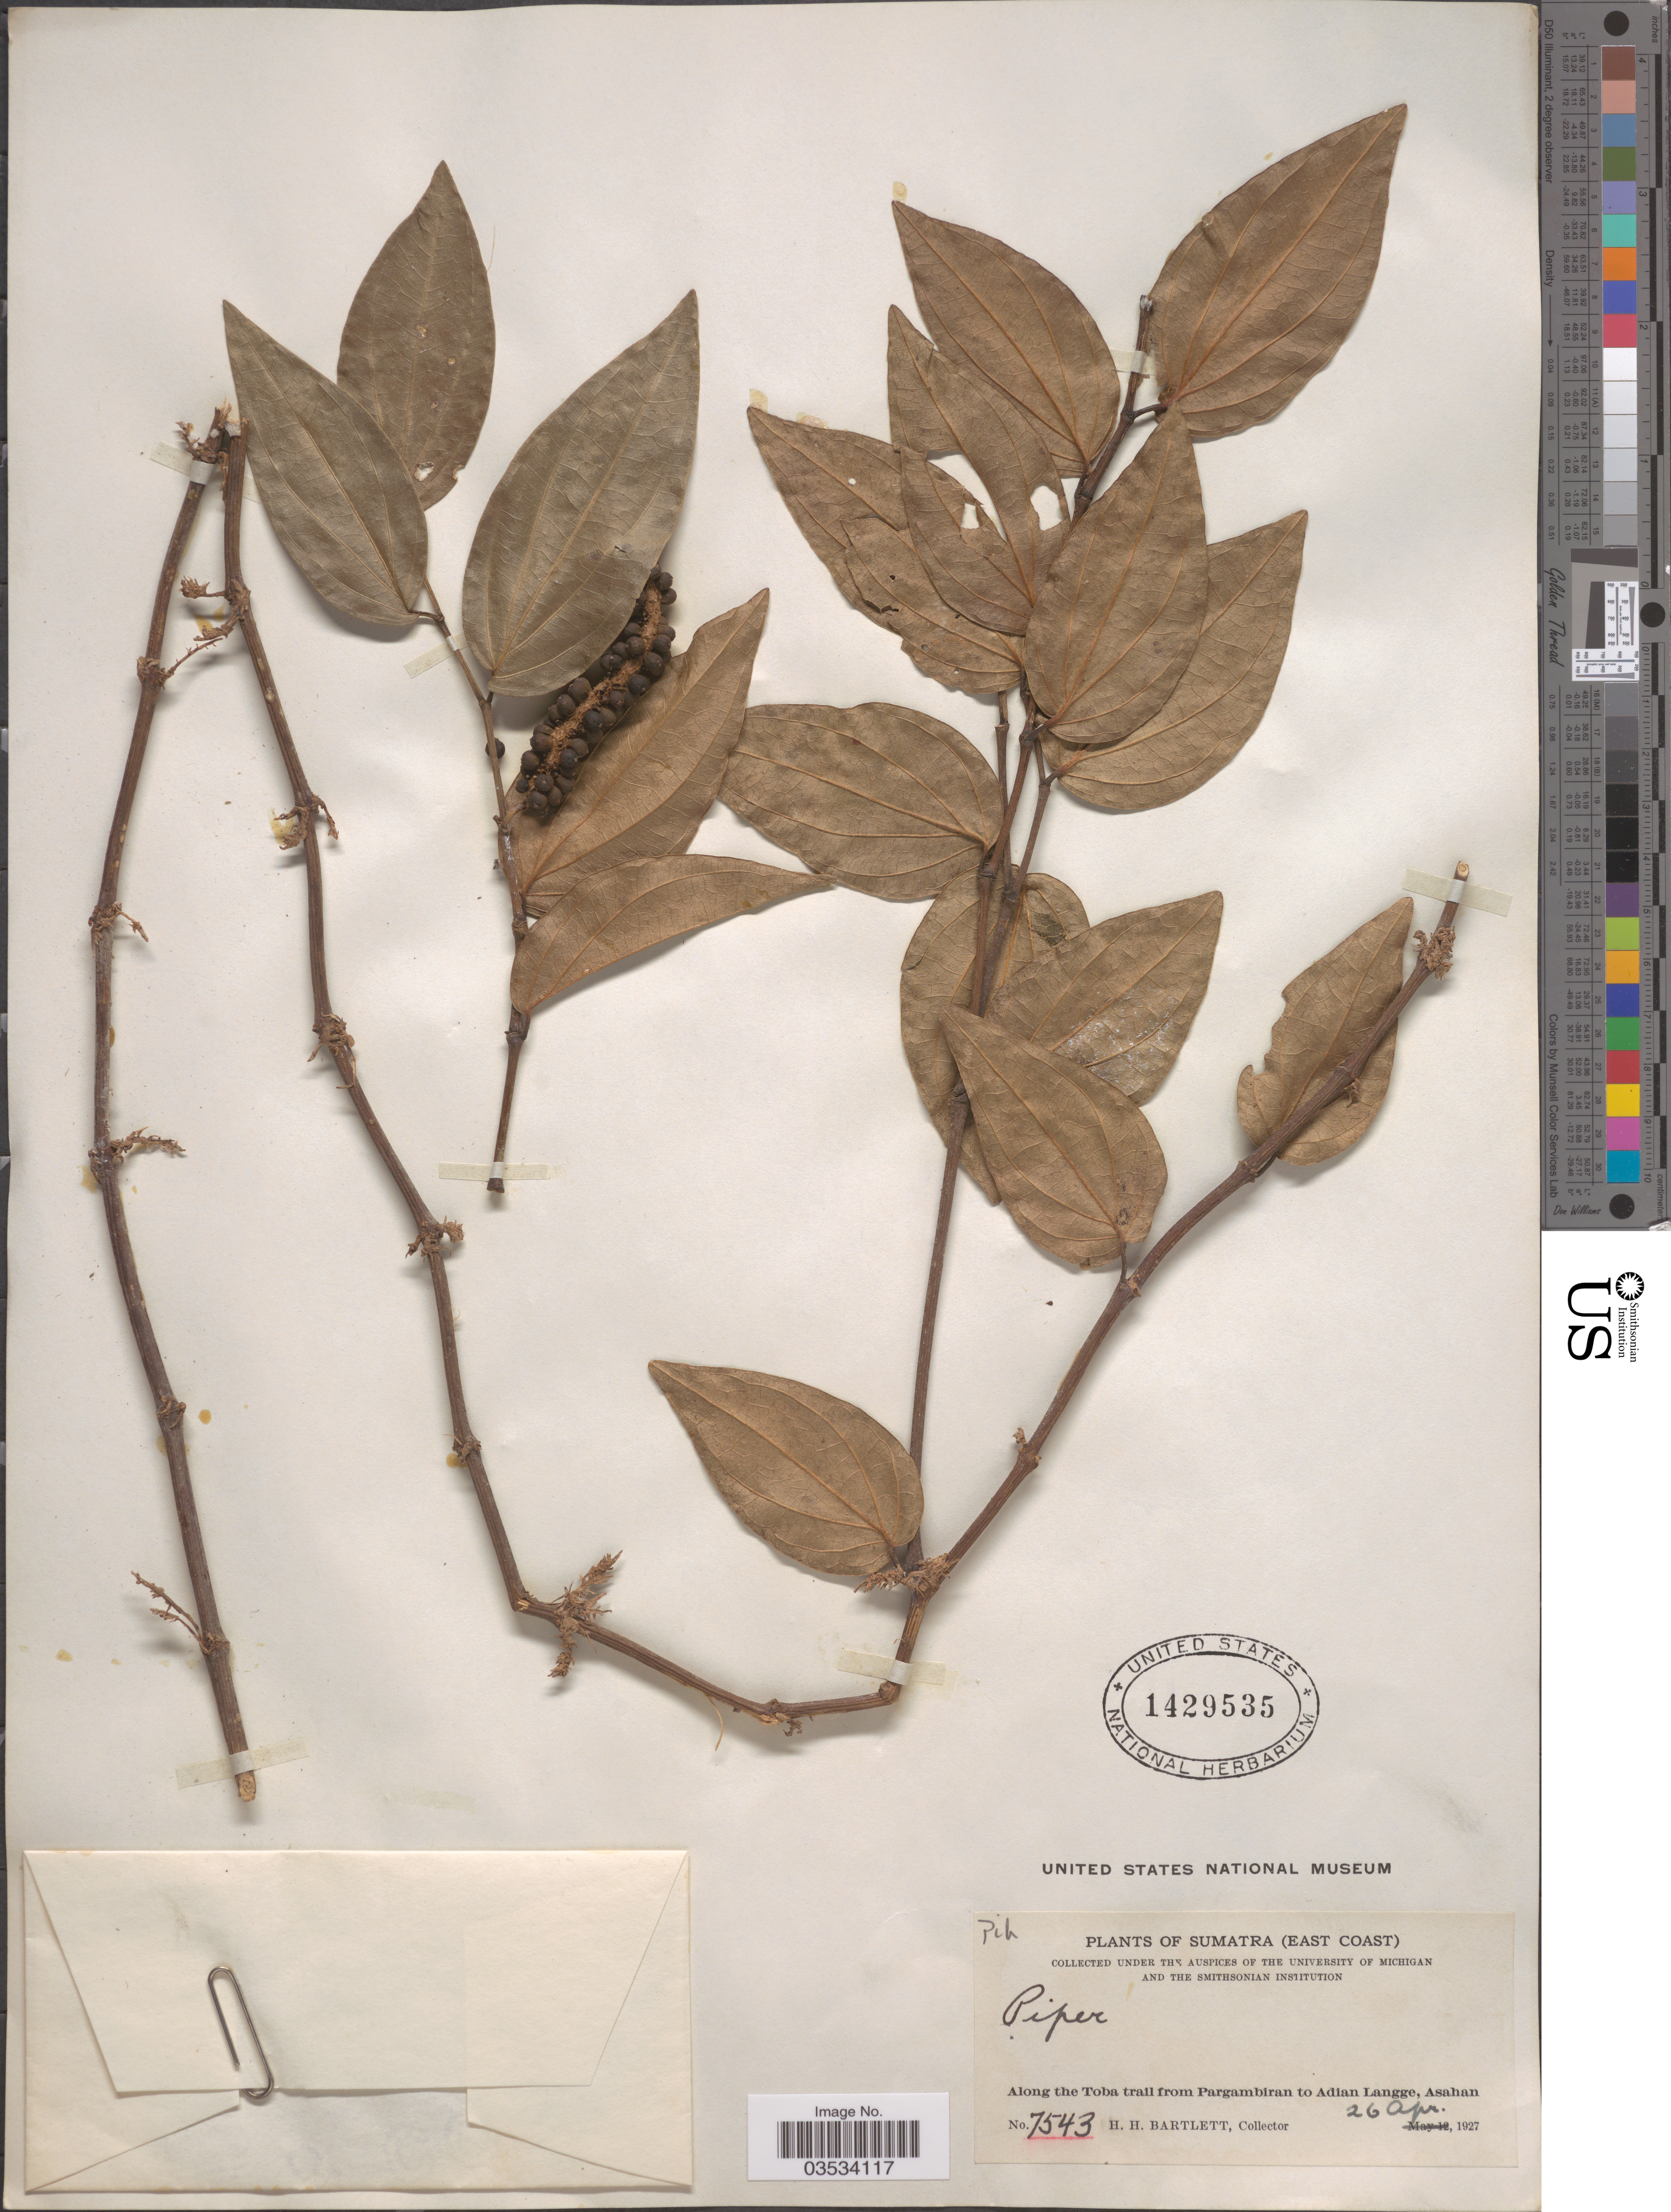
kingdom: Plantae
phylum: Tracheophyta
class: Magnoliopsida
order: Piperales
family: Piperaceae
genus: Piper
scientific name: Piper sp.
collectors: H. H. Bartlett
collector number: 7543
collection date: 1927-04-26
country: Indonesia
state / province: Sumatra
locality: East Coast. Along the Toba trail from Pargambiran to Adian Langge, Asahan.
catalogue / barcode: US 1429535